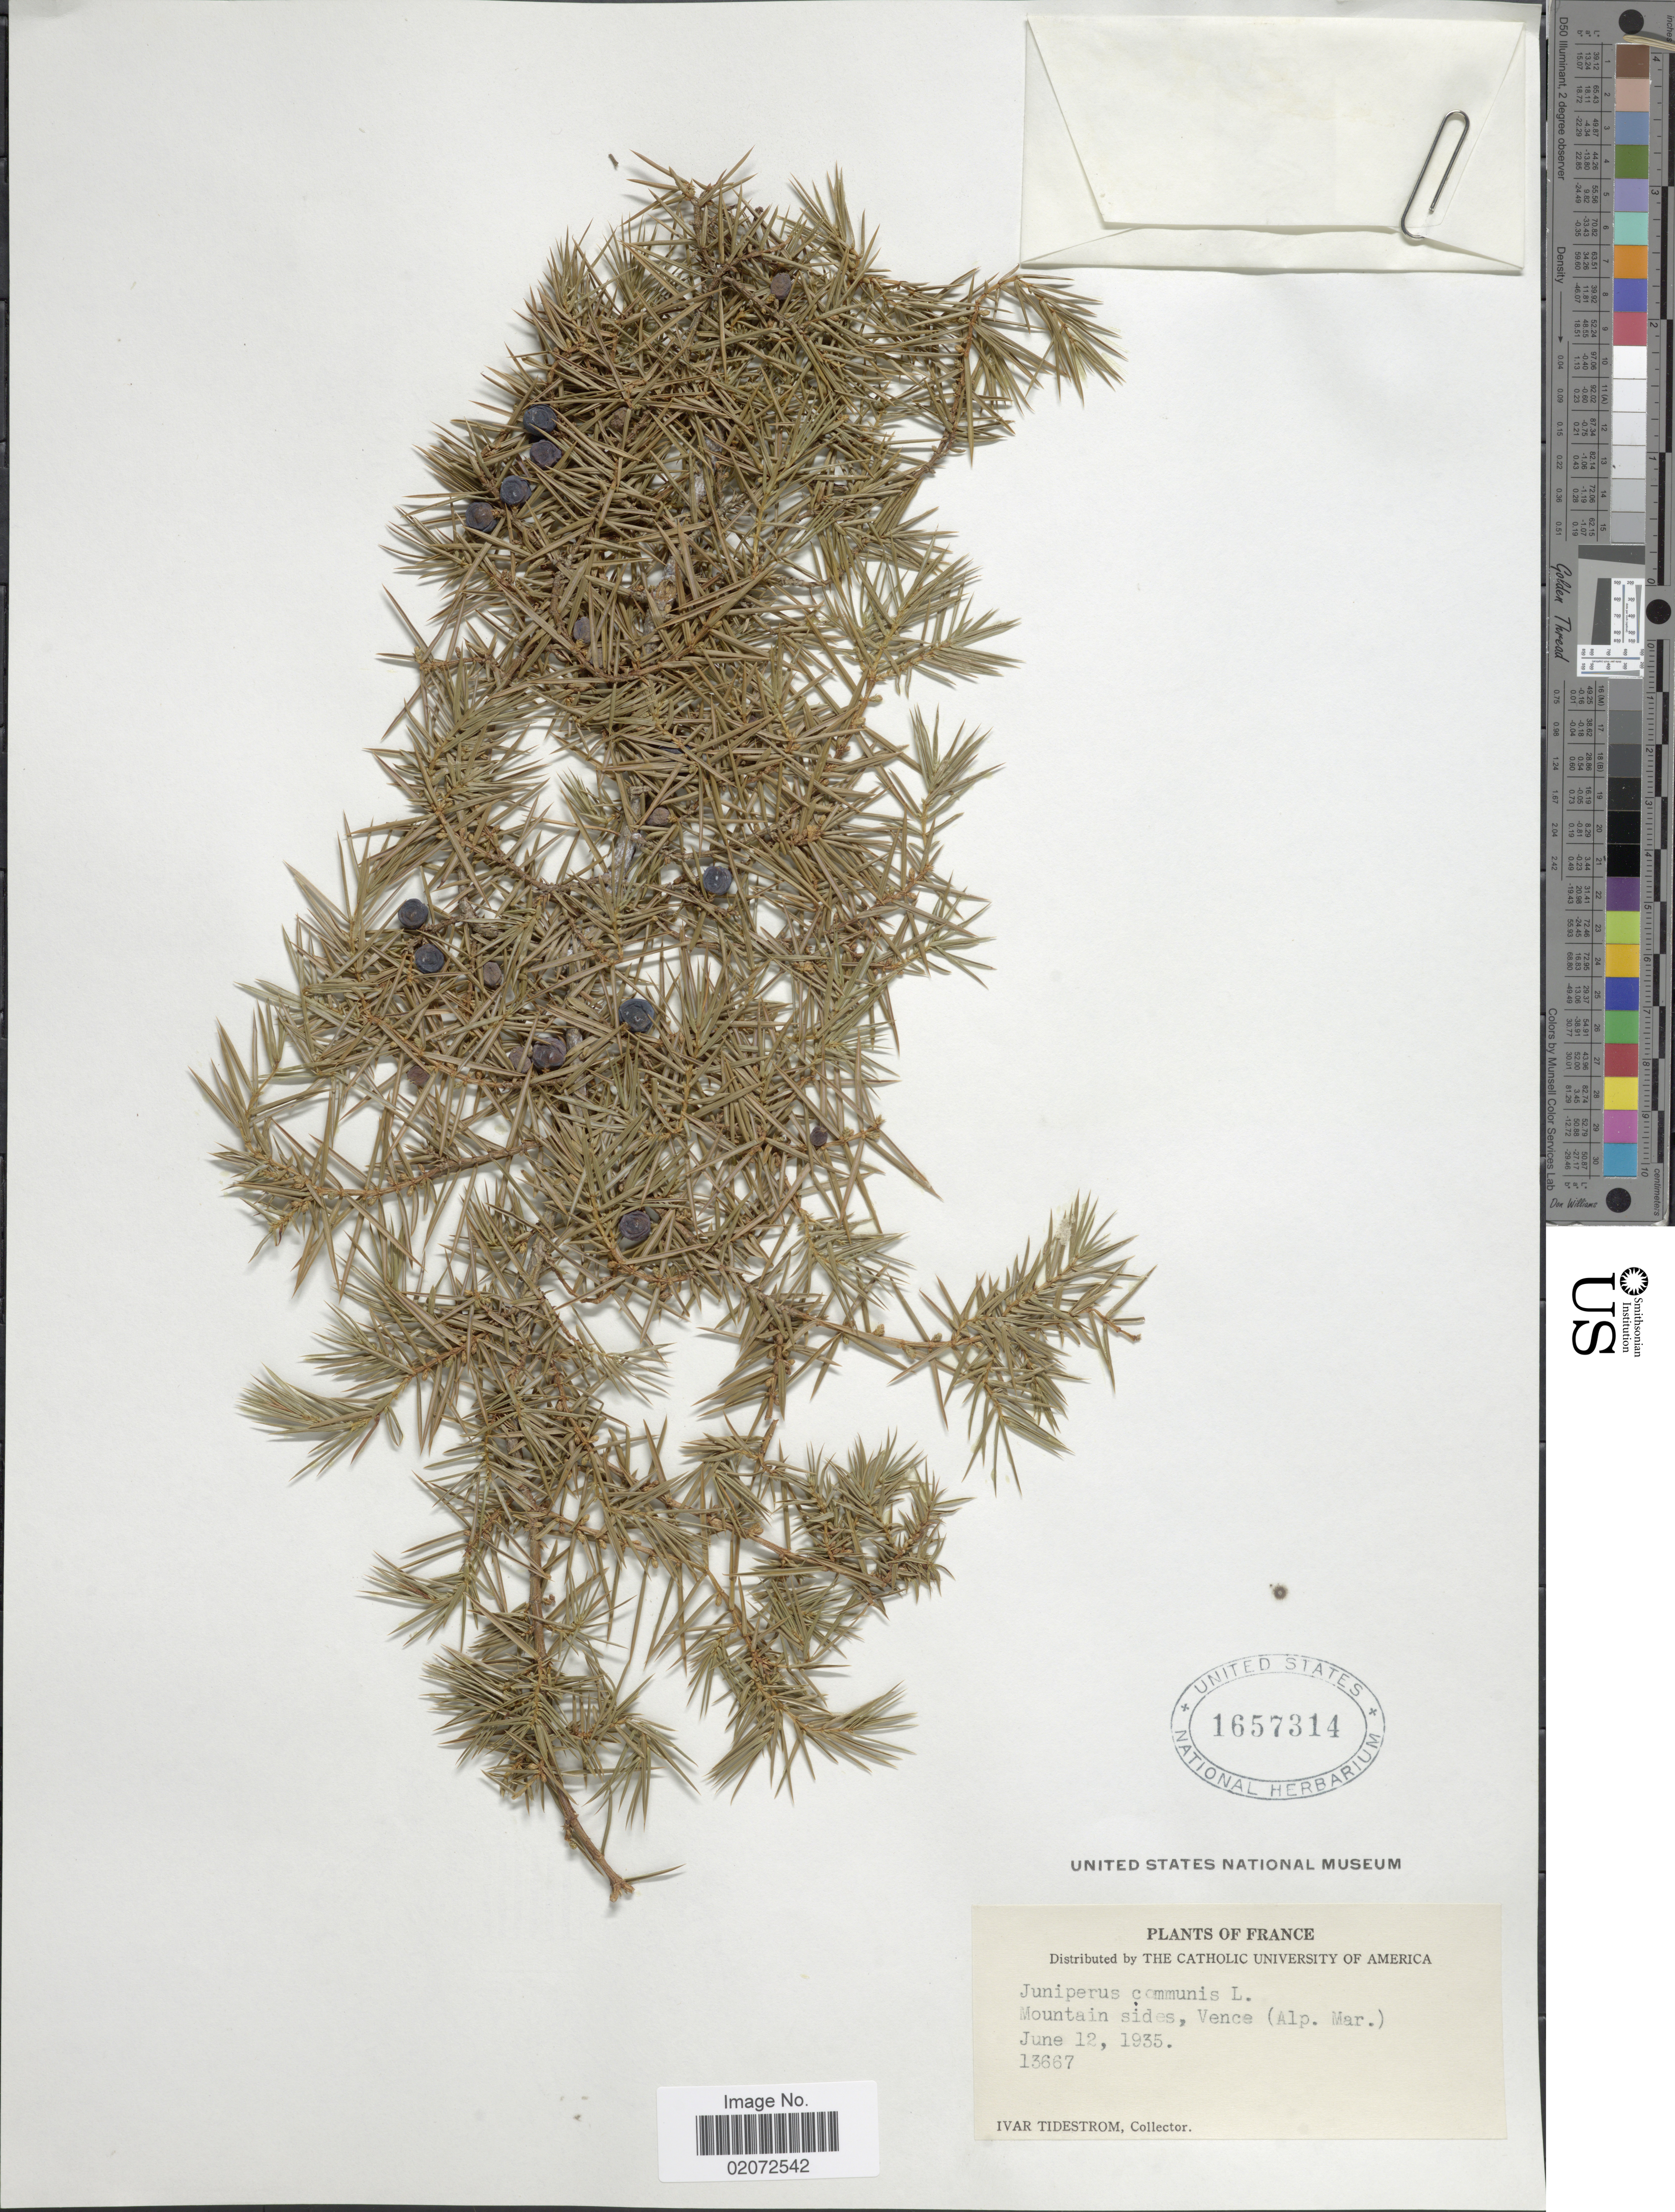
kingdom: Plantae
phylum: Tracheophyta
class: Pinopsida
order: Pinales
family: Cupressaceae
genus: Juniperus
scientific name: Juniperus communis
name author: L.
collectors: I. F. Tidestrom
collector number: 13667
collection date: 1935-06-12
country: France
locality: Mountain sides, Vence (Alp. Mar.)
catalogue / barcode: US 1657314